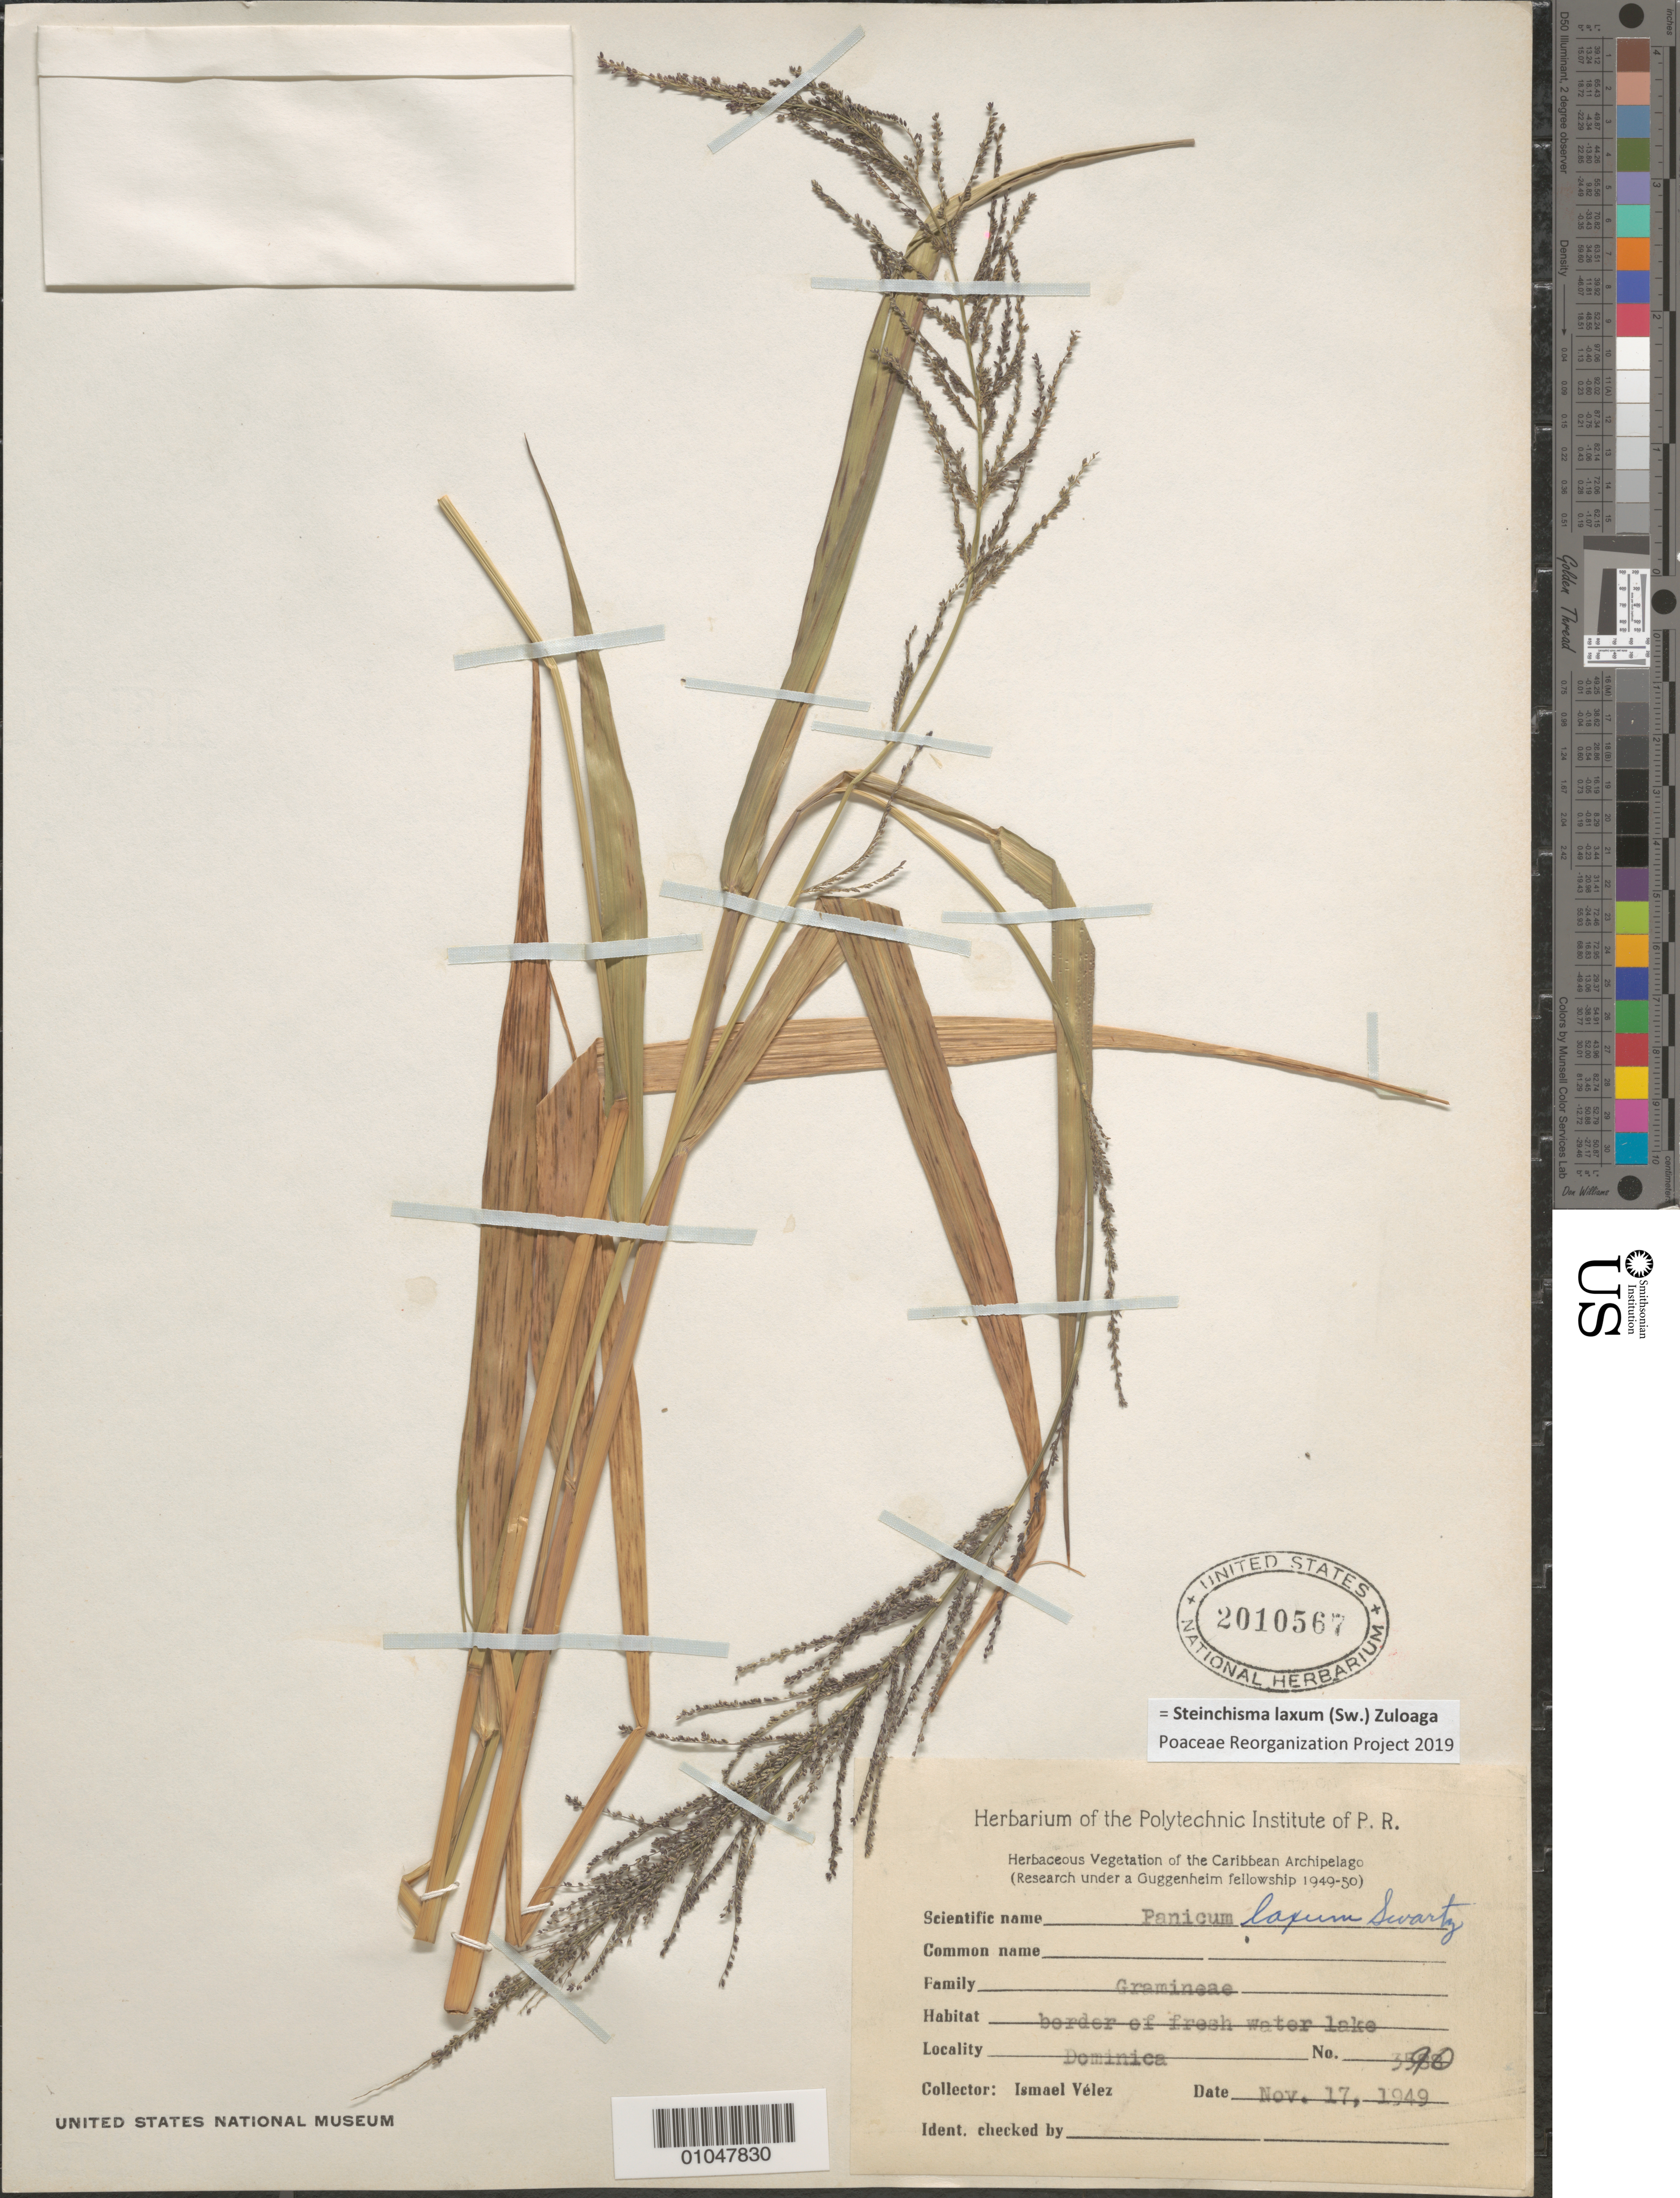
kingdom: Plantae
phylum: Tracheophyta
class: Liliopsida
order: Poales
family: Poaceae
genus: Panicum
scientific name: Panicum laxum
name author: Sw.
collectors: I. Velez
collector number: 3590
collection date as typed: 17 Nov 1949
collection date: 1949-11-17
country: Dominica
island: Dominica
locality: Border of fresh water lake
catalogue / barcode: US 2010567